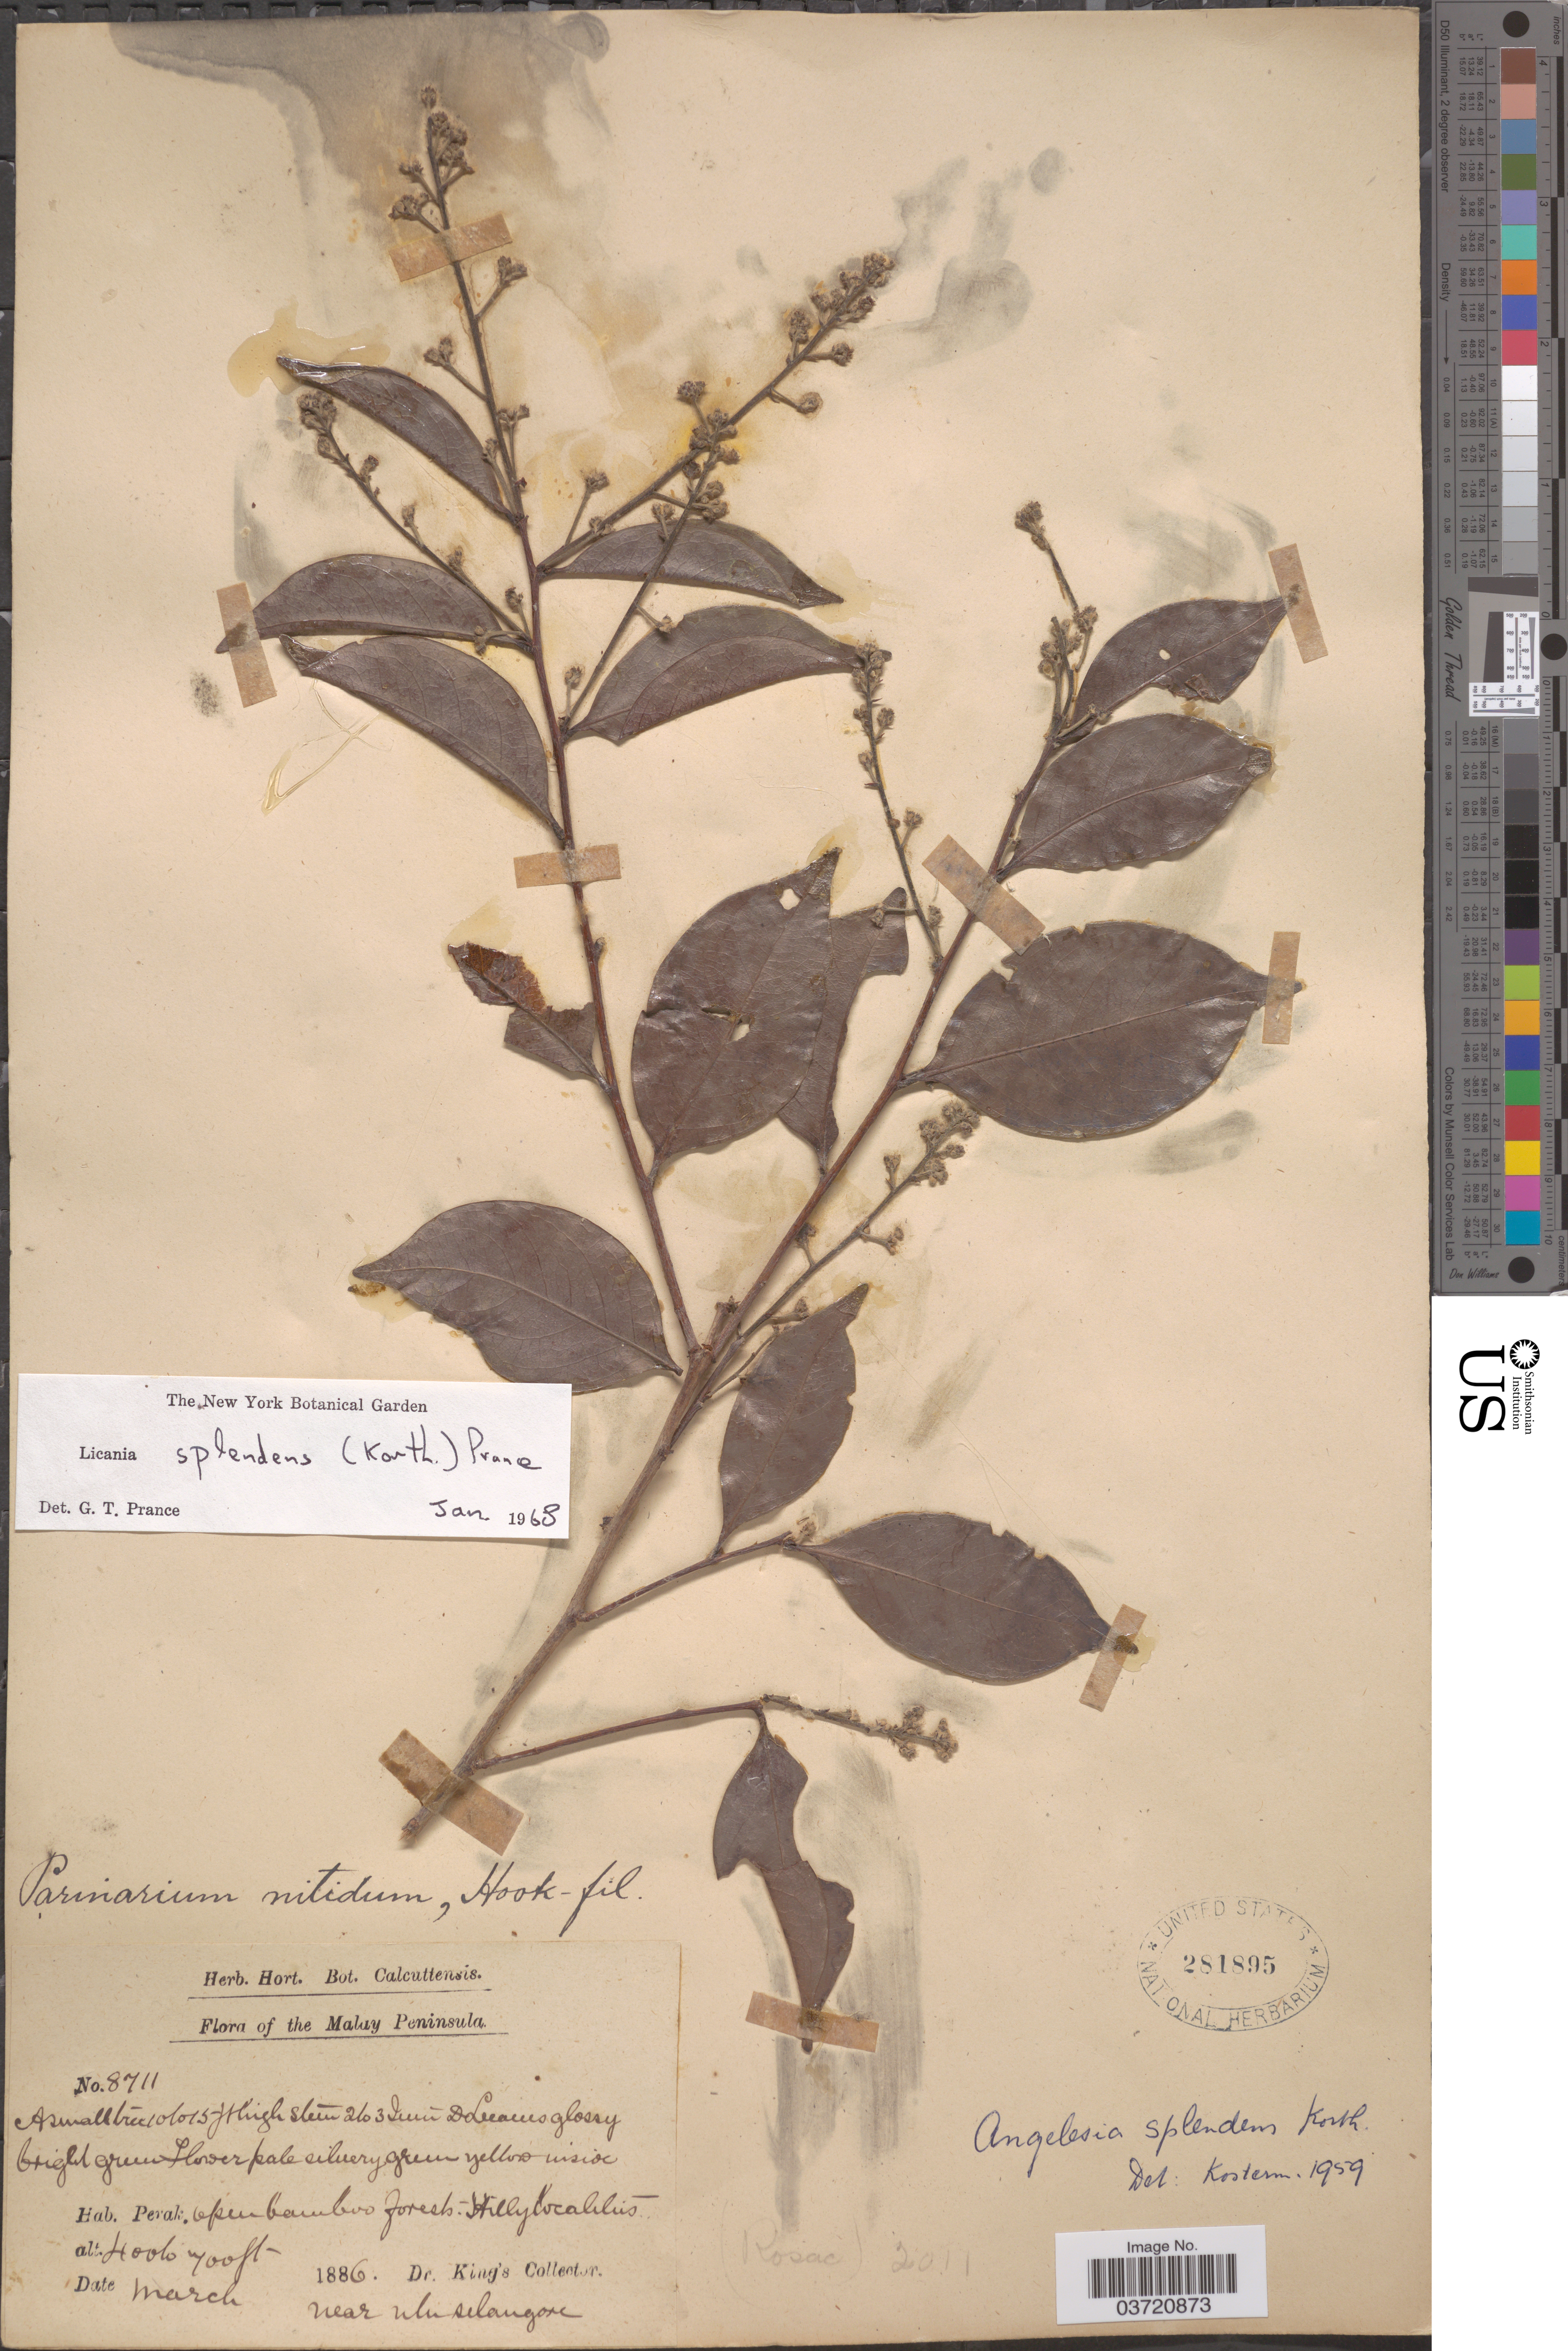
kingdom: Plantae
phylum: Tracheophyta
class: Magnoliopsida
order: Malpighiales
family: Chrysobalanaceae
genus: Licania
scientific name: Licania splendens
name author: (Korth.) Prance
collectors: Dr. King's collector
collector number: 8711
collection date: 1886-03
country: Malaysia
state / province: Perak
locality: The Malay Peninsula. Perak: open bamboo forests. Hilly localilus. Near ulu selangor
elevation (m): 122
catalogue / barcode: US 281895